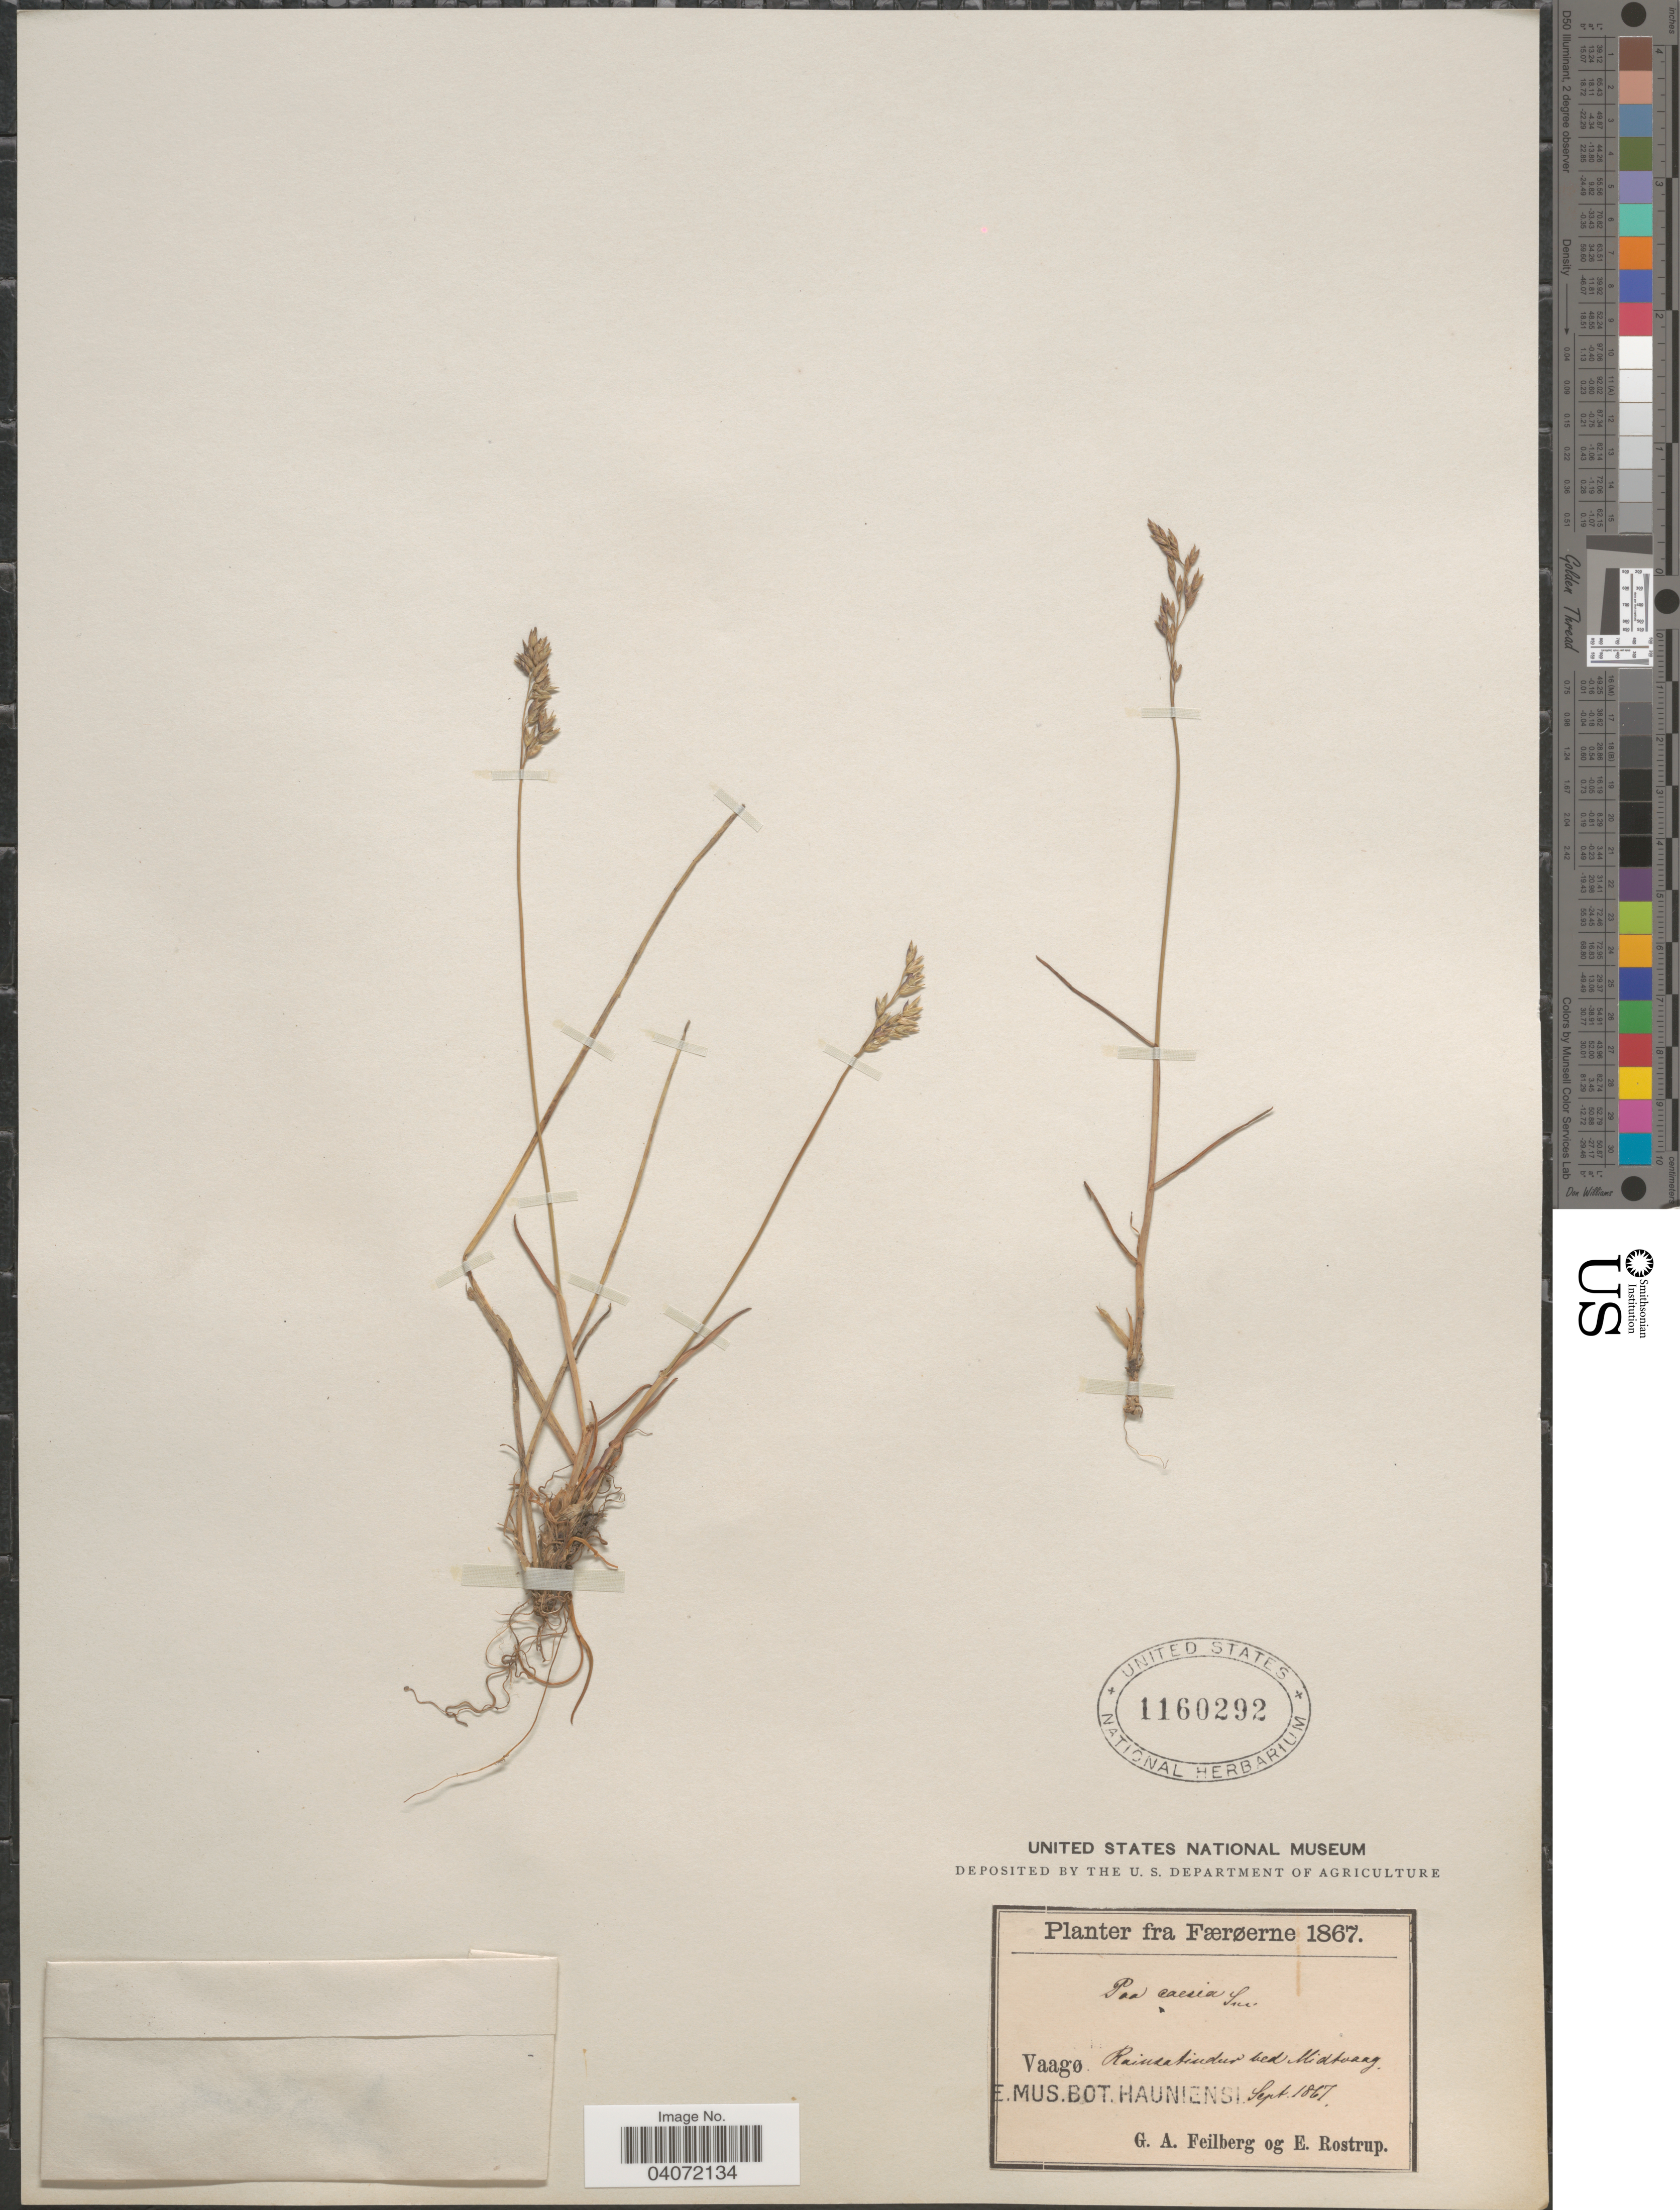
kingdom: Plantae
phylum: Tracheophyta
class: Liliopsida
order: Poales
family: Poaceae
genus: Poa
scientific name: Poa glauca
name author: Vahl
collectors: C. Feilberg & E. Rostrup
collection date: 1867-09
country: Faroe Islands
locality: Færøerne. Vaagø. Rainsatindeer bed Midtvarg. [interpreted]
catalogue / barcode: US 1160292